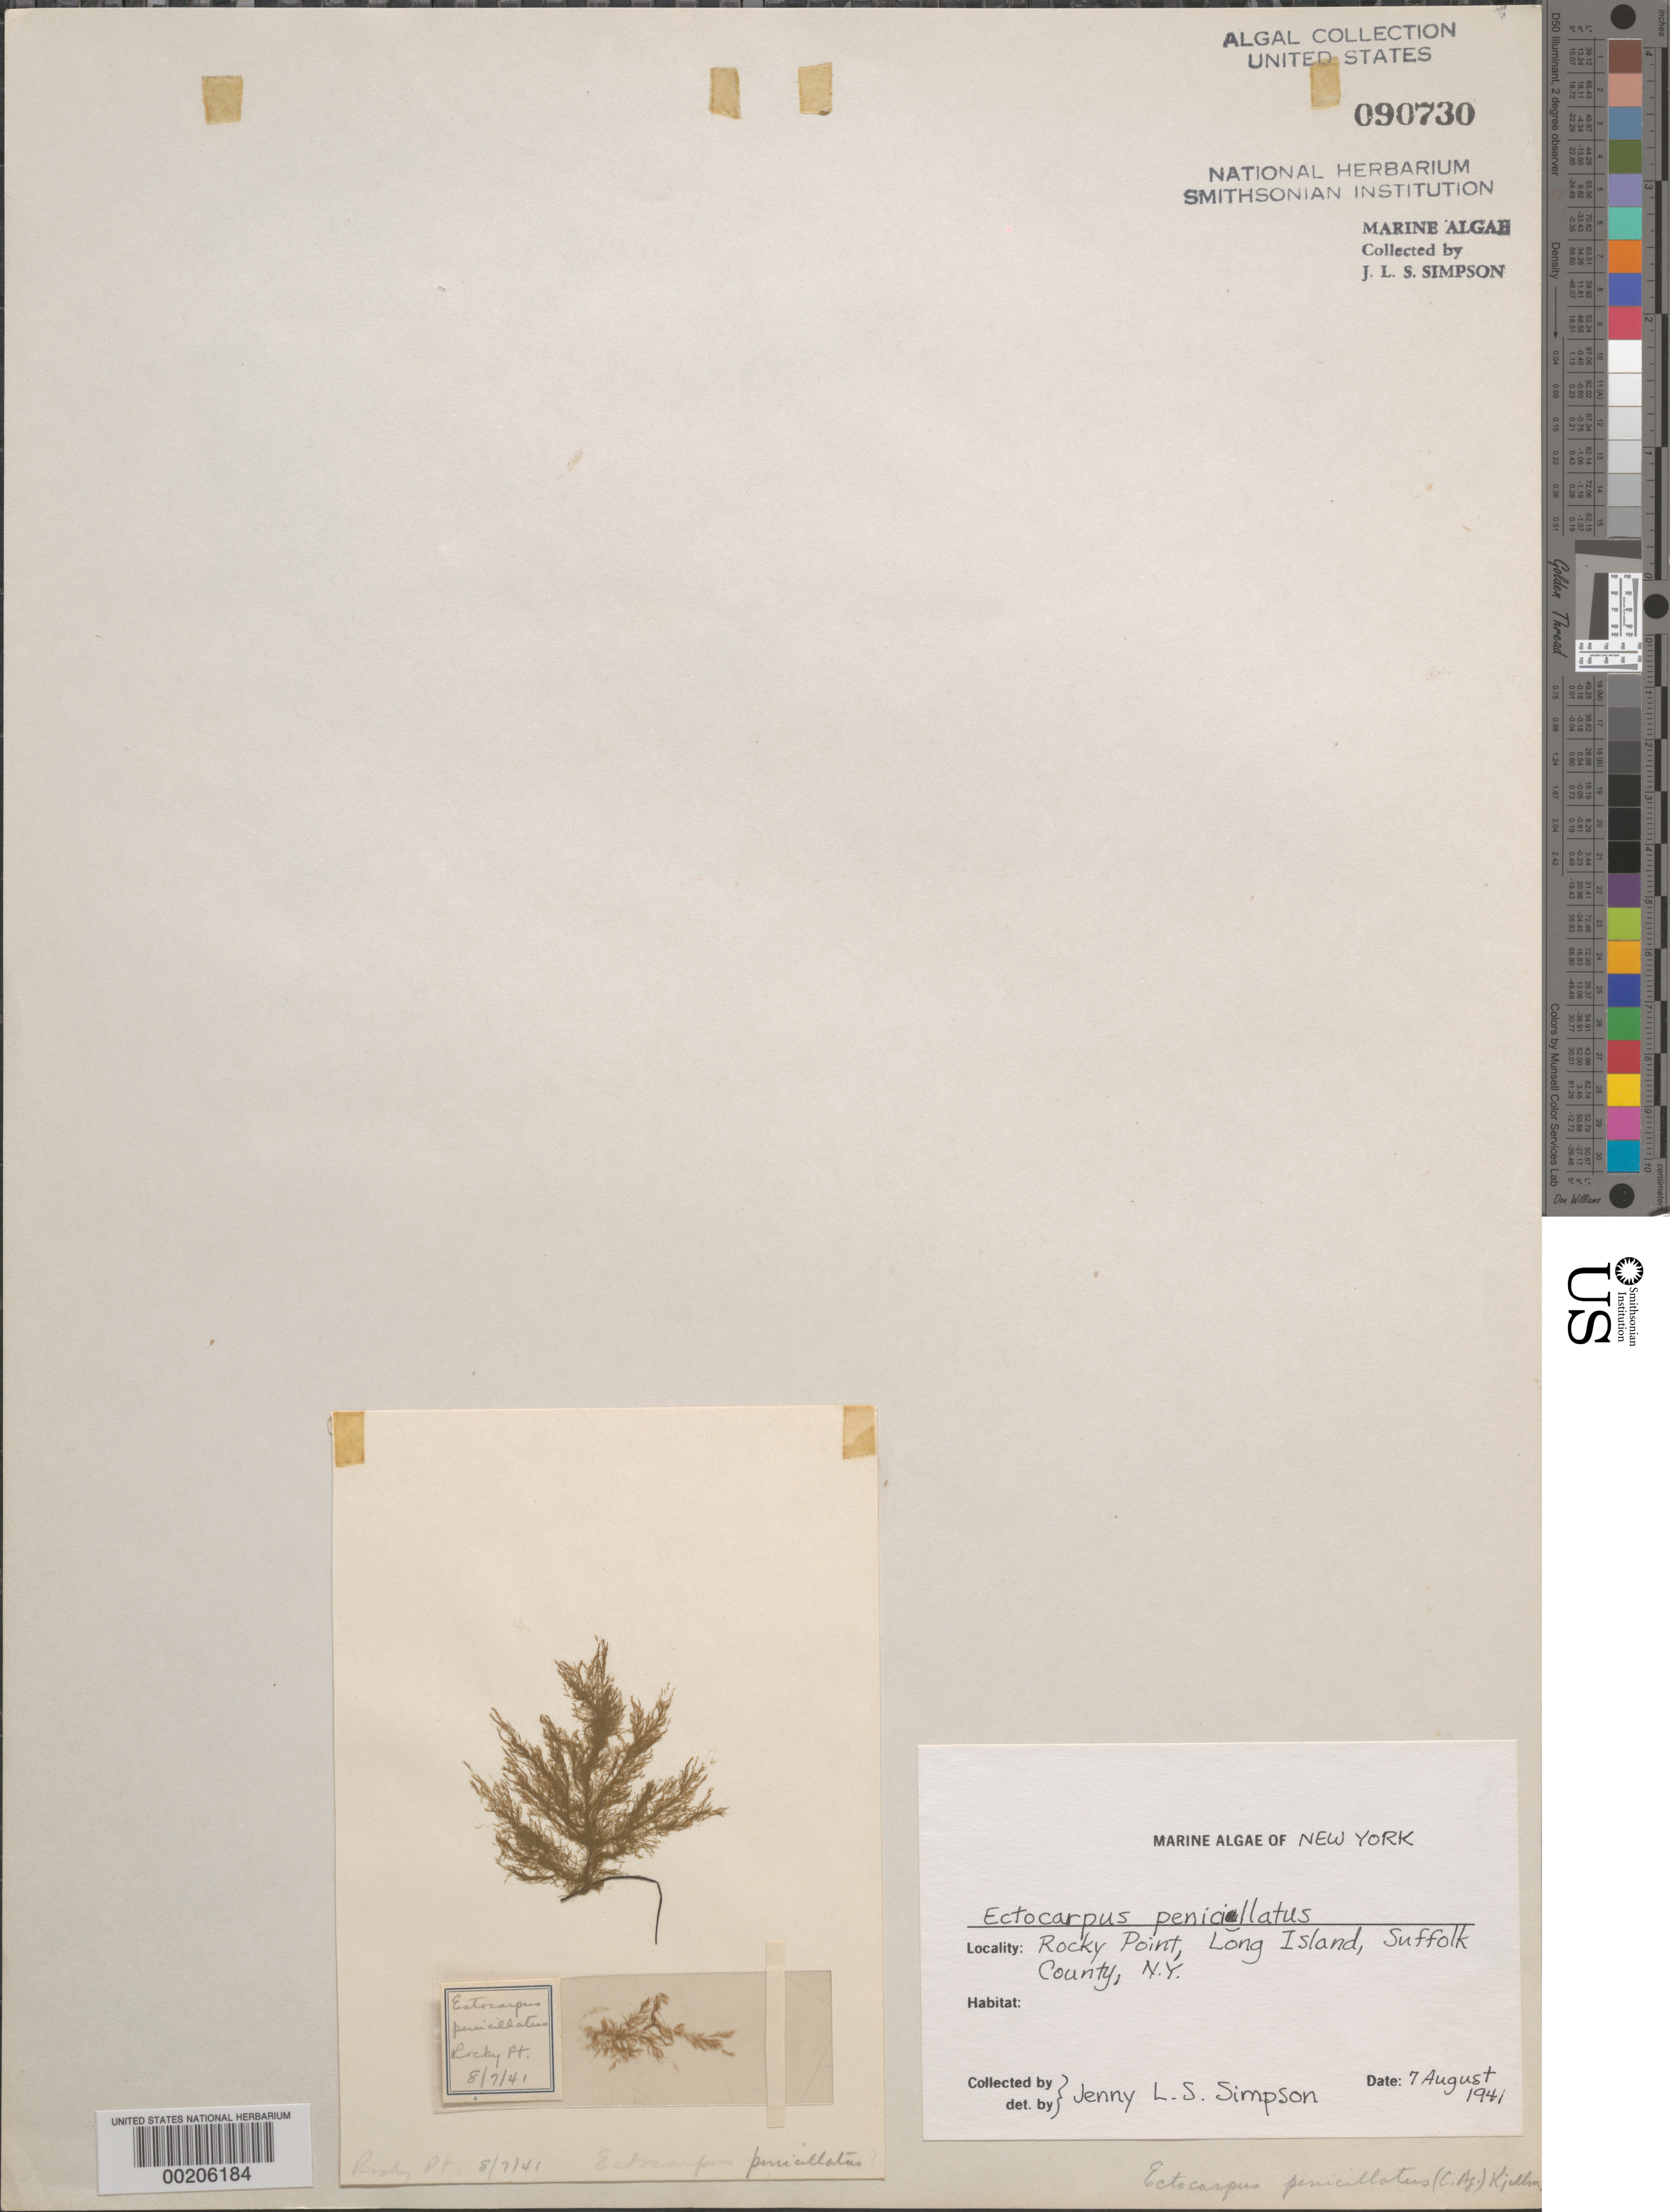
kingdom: Chromista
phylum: Ochrophyta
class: Phaeophyceae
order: Ectocarpales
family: Ectocarpaceae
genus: Ectocarpus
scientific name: Ectocarpus penicillatus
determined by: Simpson, J. L. S.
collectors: J. Simpson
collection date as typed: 07 Aug 1941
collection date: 1941-08-07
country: United States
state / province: New York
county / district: Suffolk County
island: Long Island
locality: Rocky Point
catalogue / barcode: US 90730